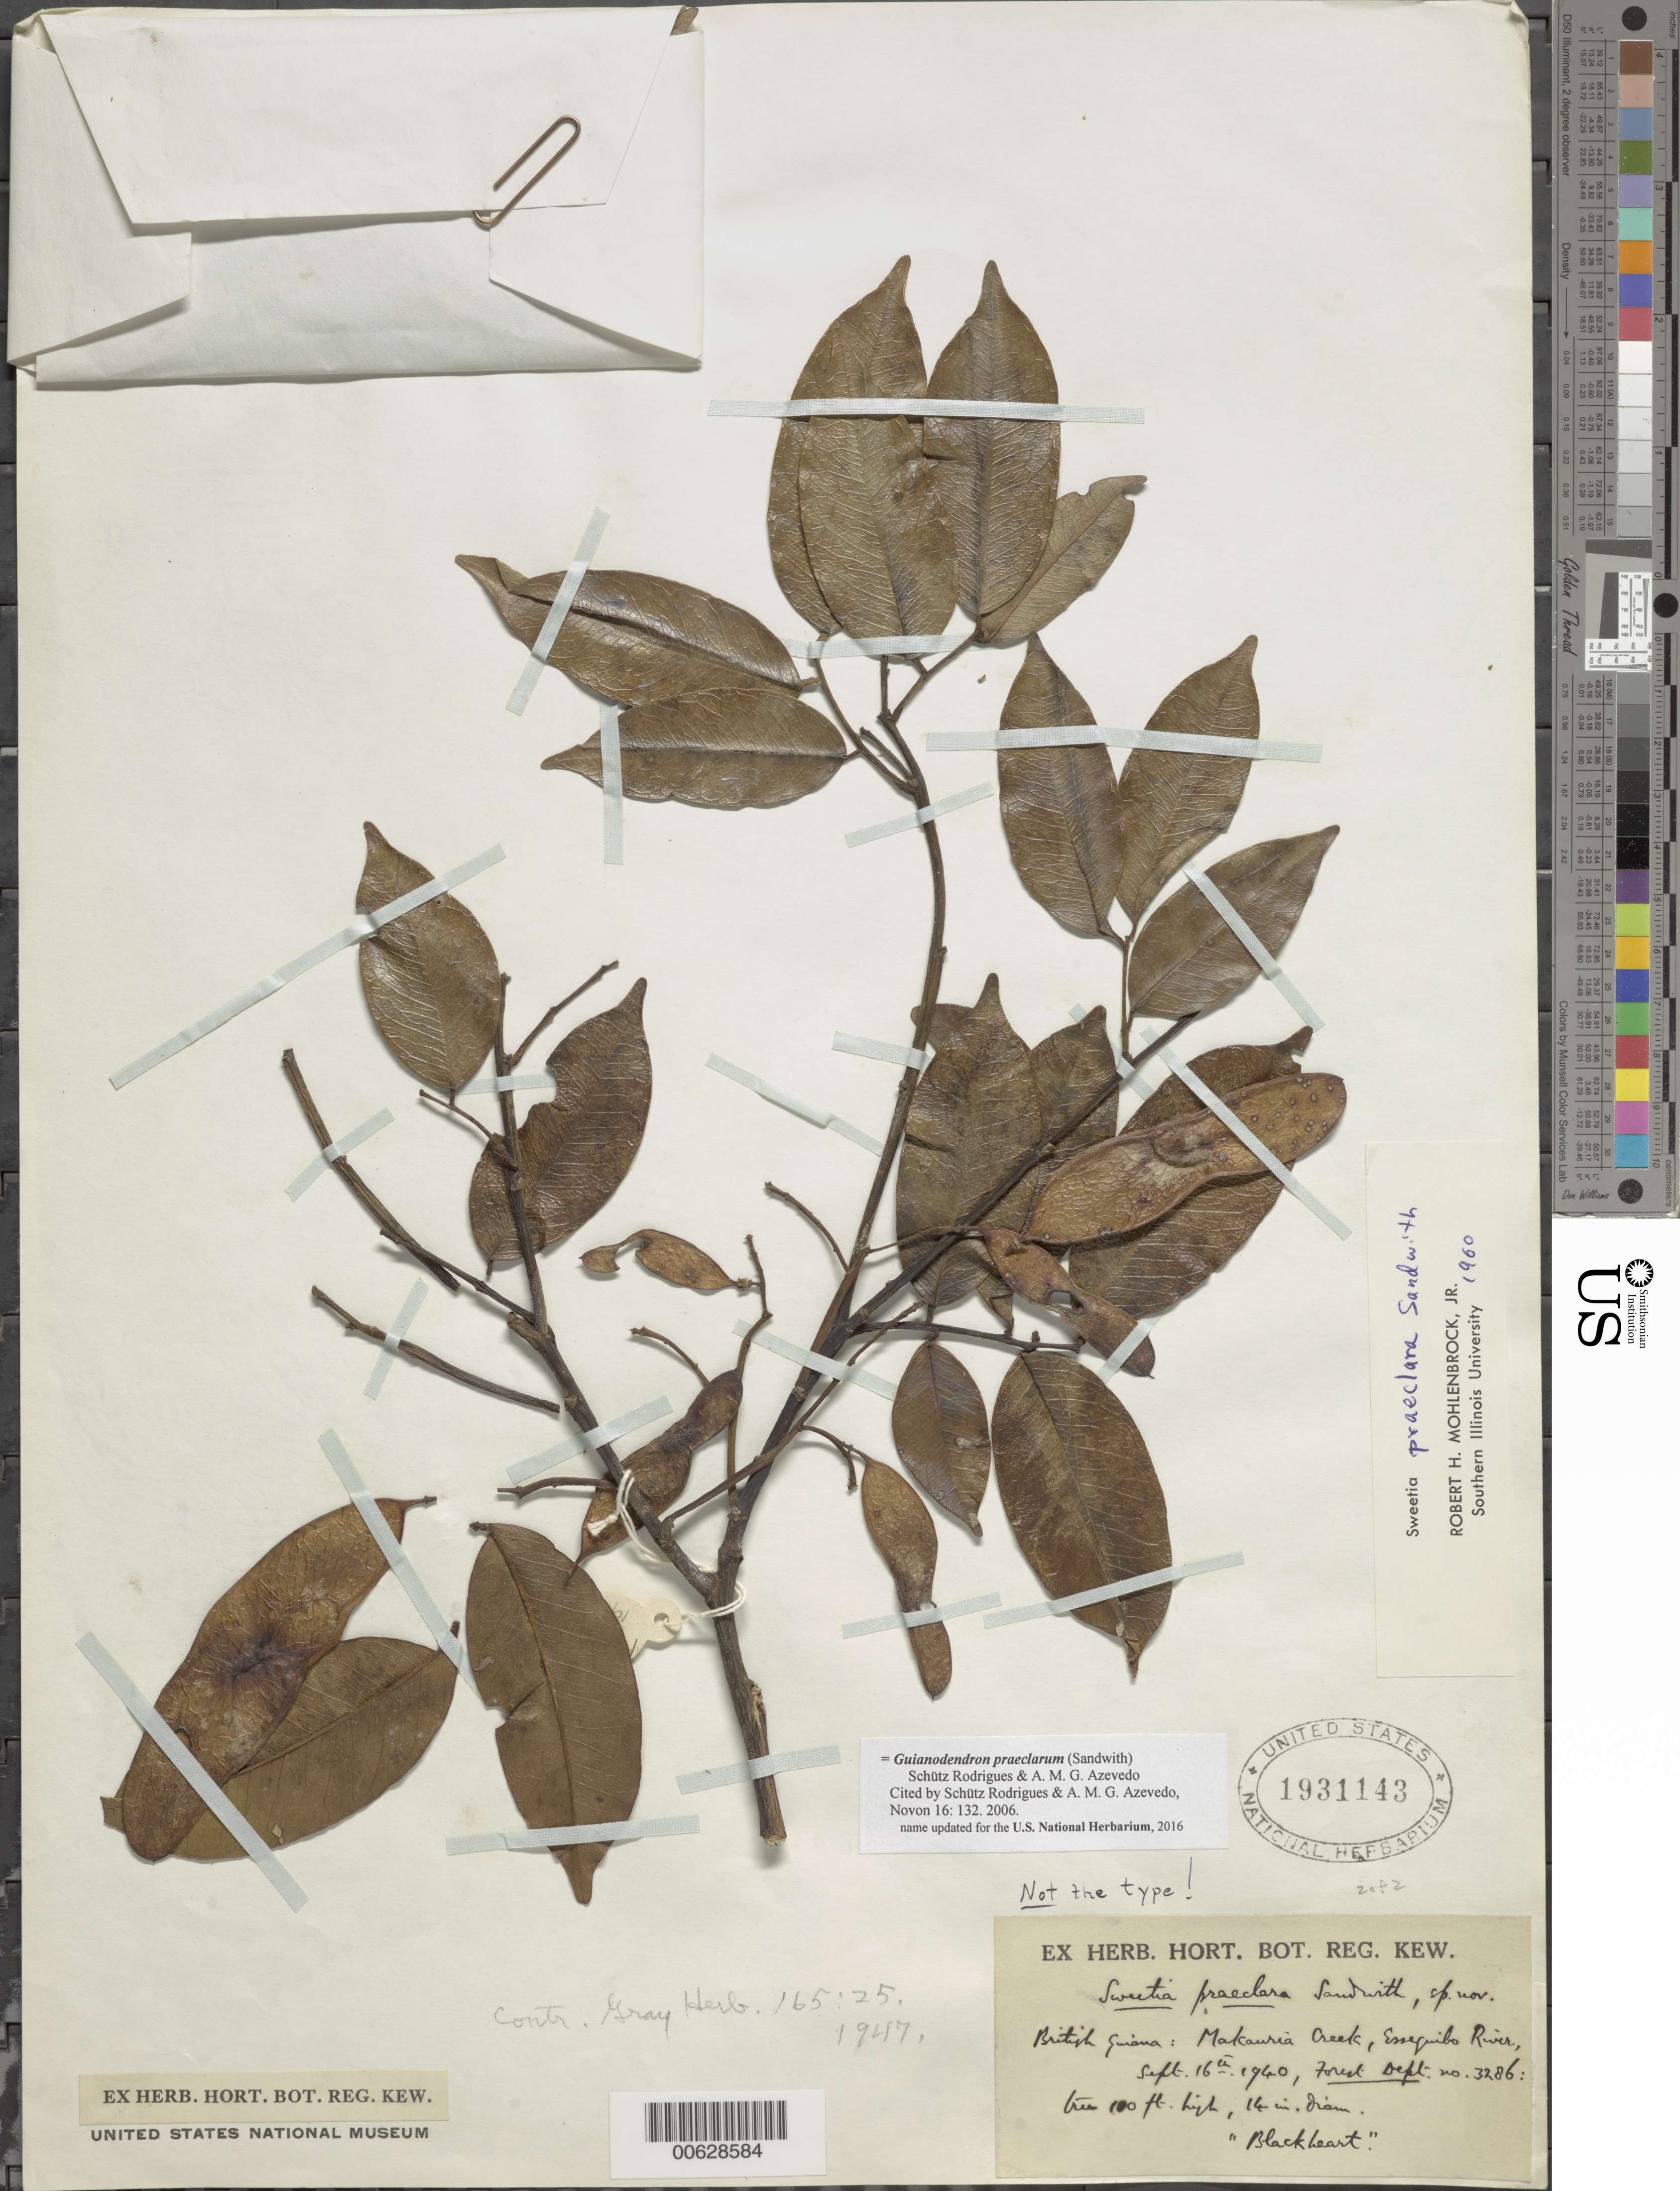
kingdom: Plantae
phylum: Tracheophyta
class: Magnoliopsida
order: Fabales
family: Fabaceae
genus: Guianodendron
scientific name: Guianodendron sp.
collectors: D. B. Fanshawe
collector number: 3286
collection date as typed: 16-Sep-40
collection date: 1940-09-16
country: Guyana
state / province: Cuyuni-Mazaruni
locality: Makouria Creek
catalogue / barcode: US 1931143